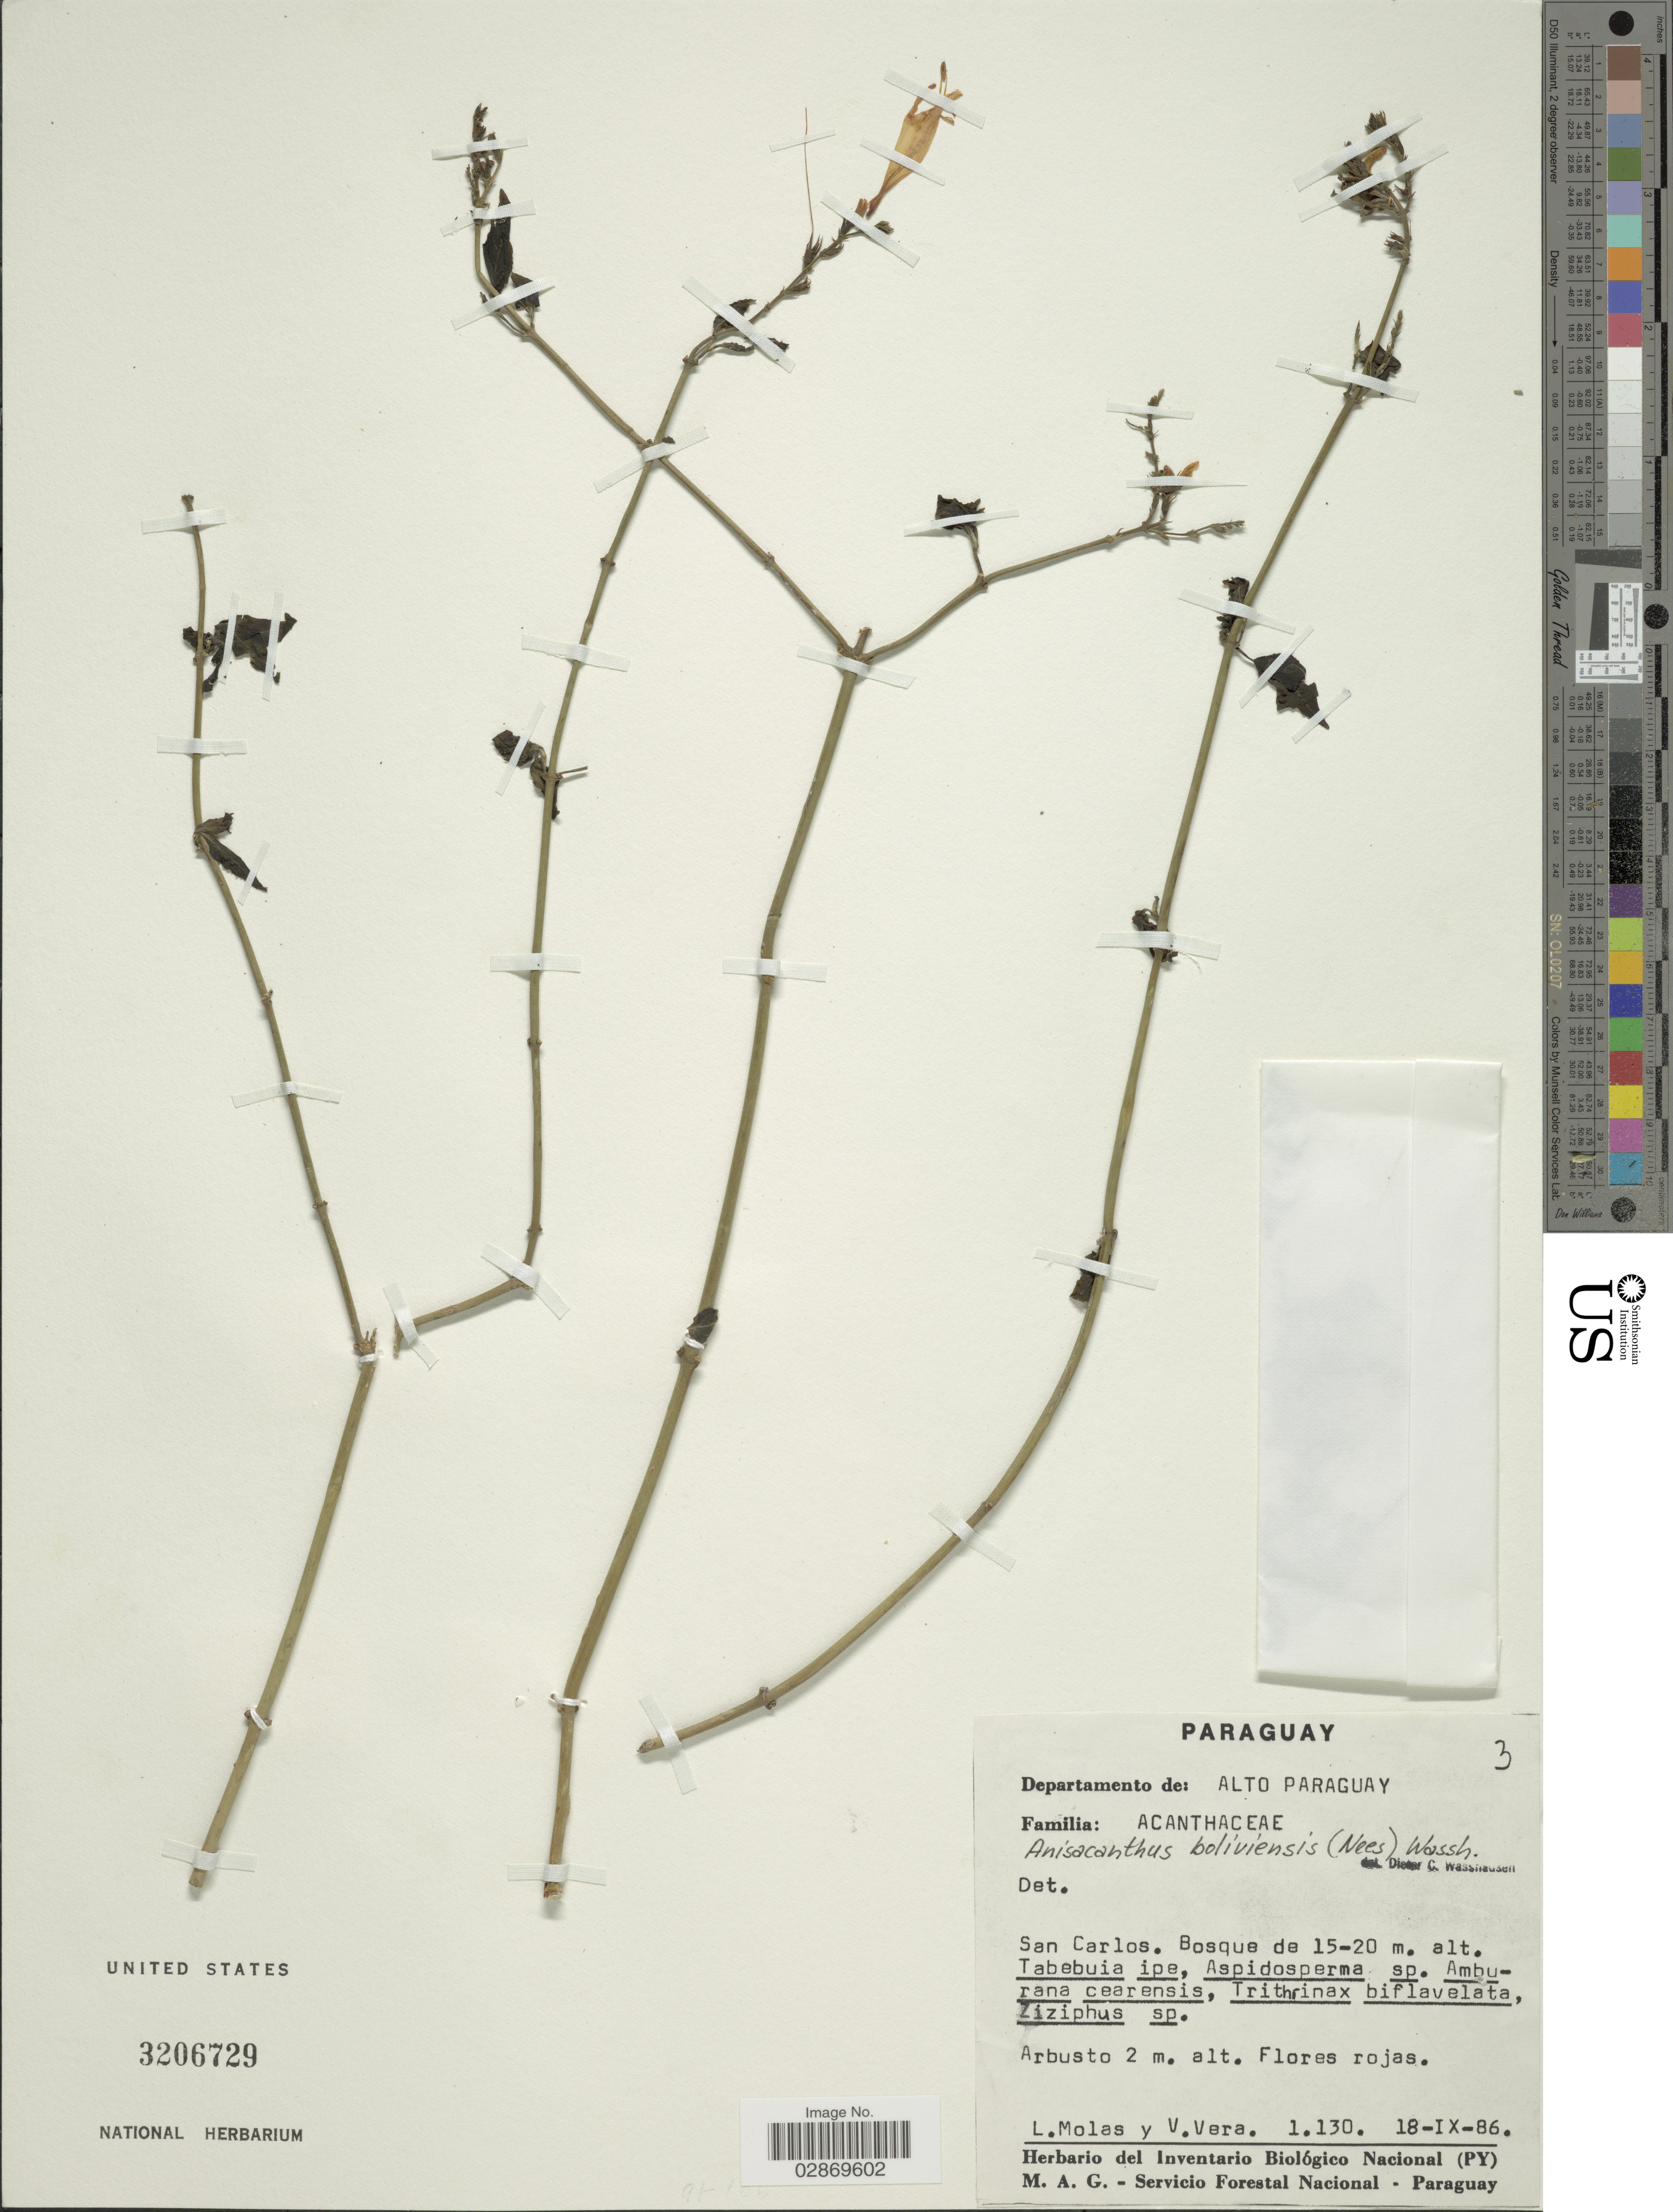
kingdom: Plantae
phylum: Tracheophyta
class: Magnoliopsida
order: Lamiales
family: Acanthaceae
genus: Anisacanthus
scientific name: Anisacanthus malmei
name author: Lindau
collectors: L. Molas & V. Vera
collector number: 1130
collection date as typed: Transcribed d/m/y: 18/9/86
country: Paraguay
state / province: Alto Paraguay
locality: Departamento de Alto Paraguay, San Carlos.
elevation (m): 15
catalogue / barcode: US 3206729